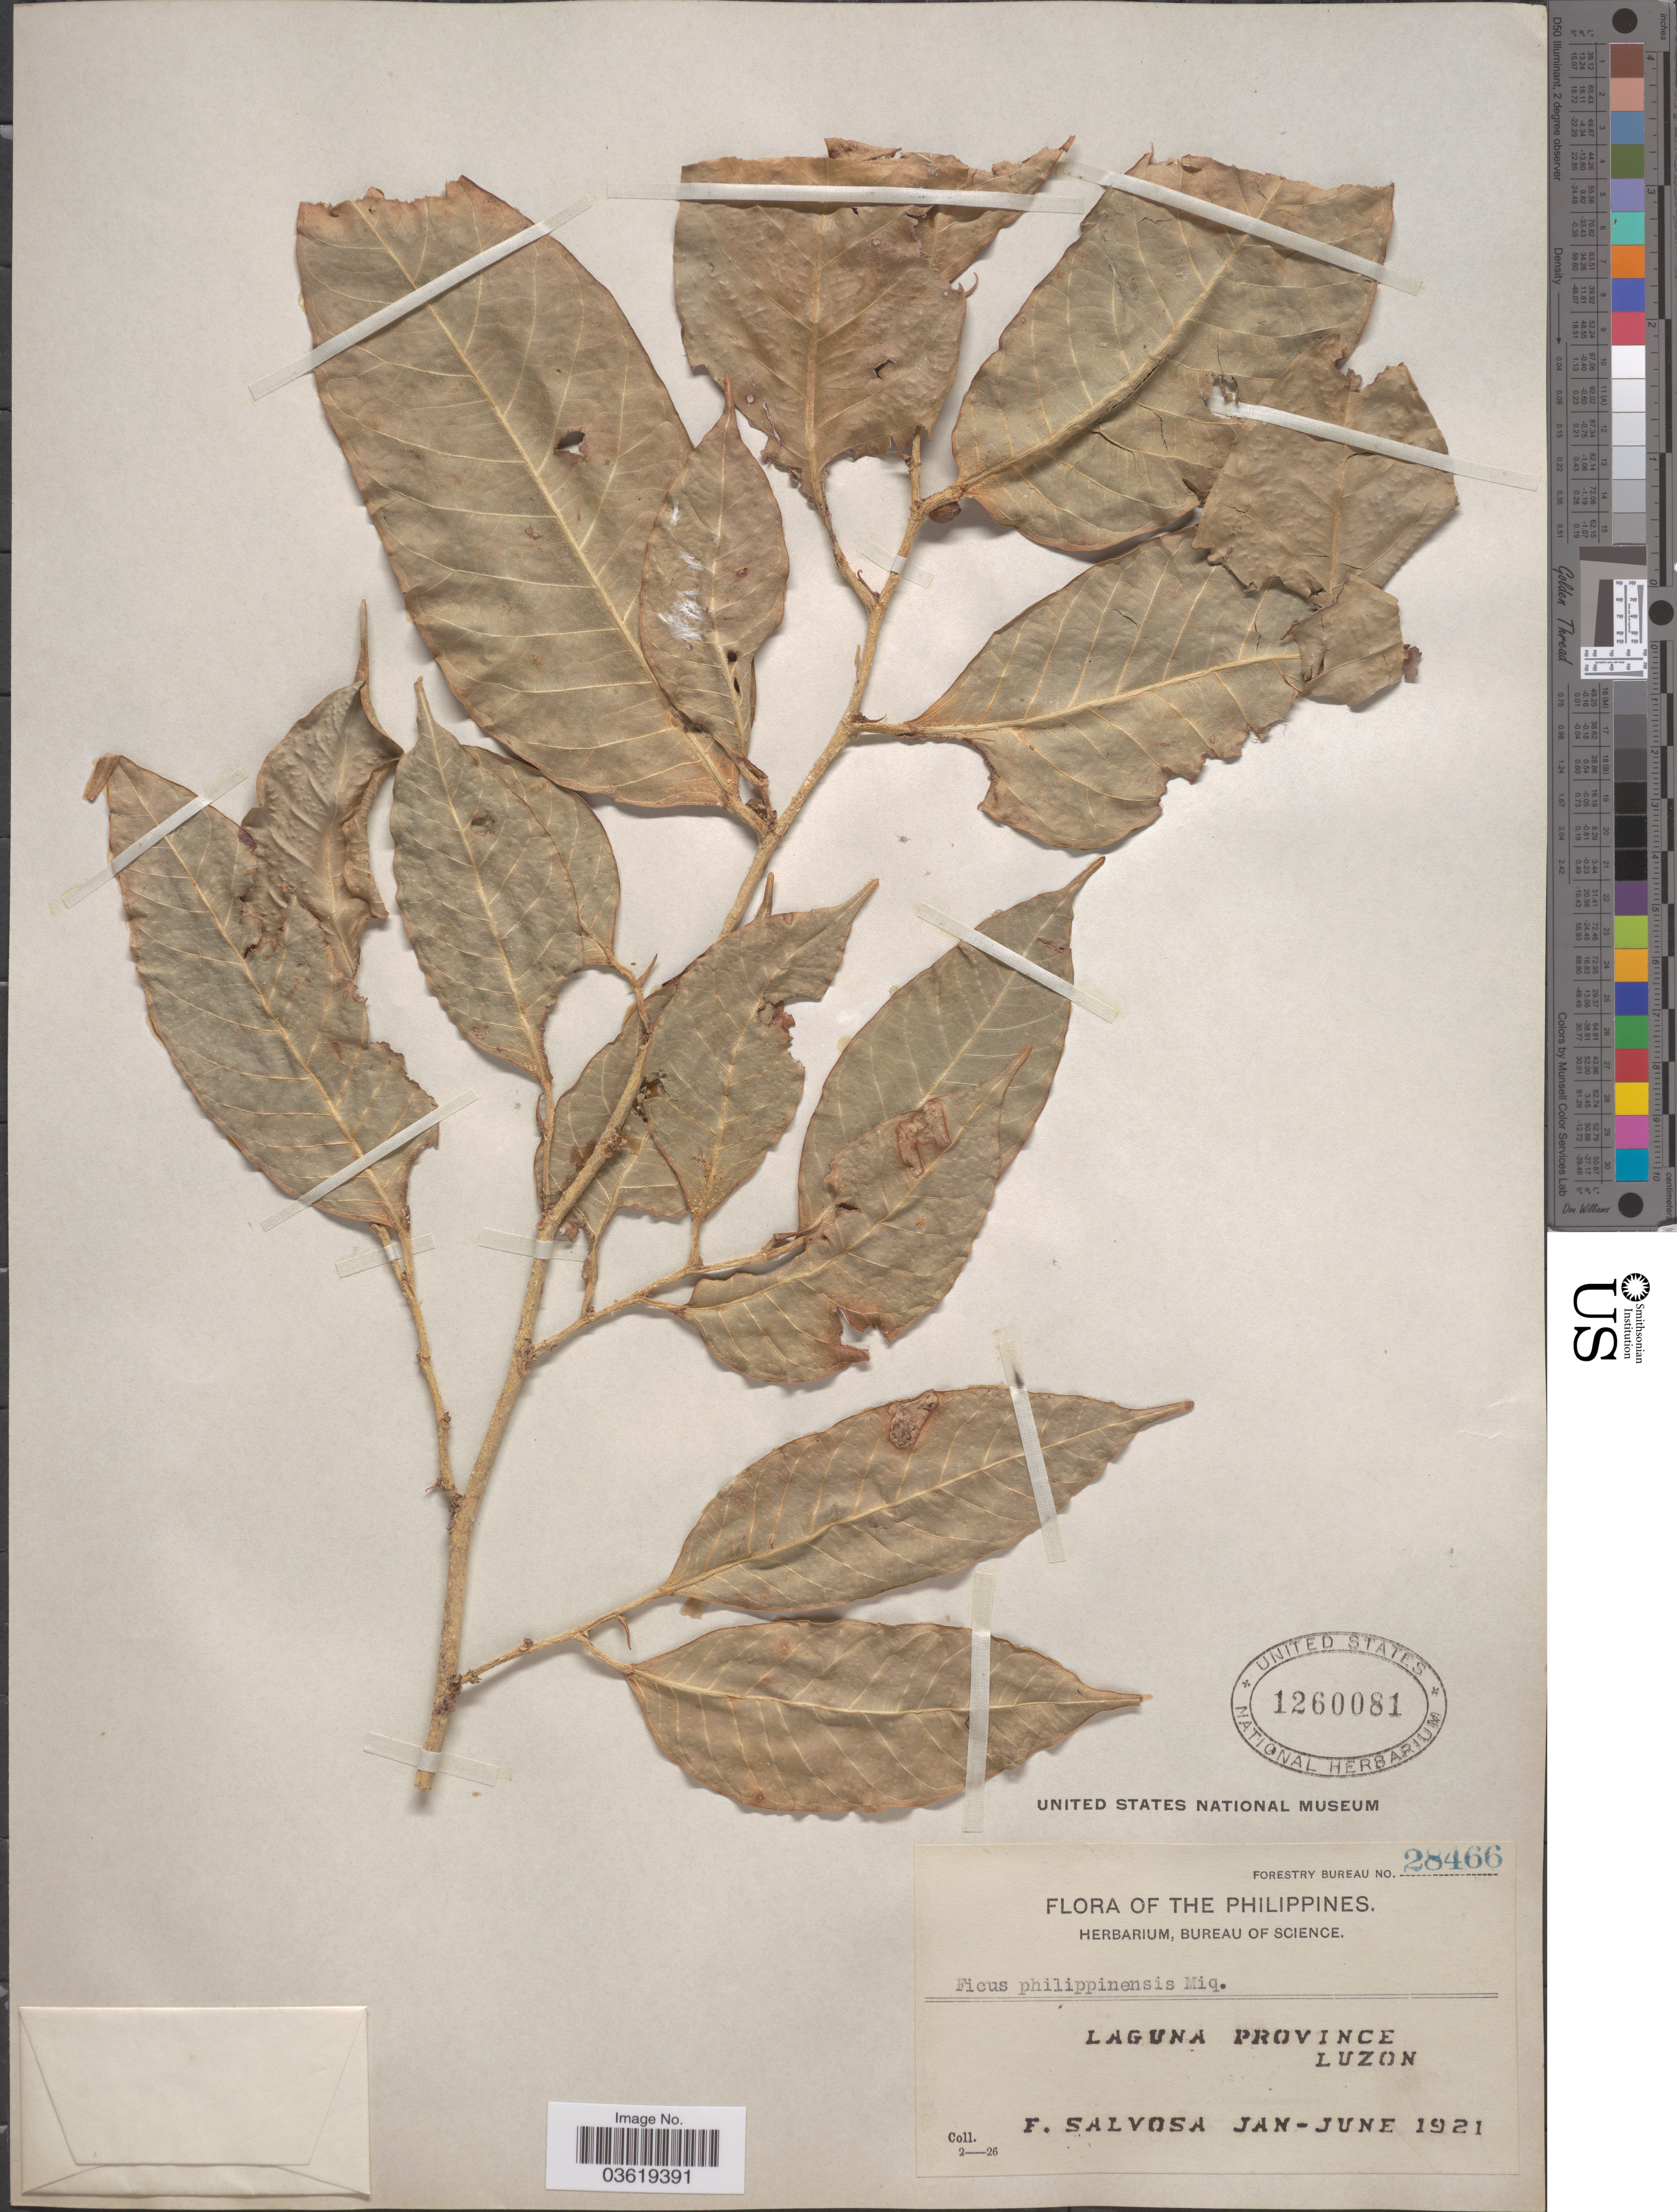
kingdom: Plantae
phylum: Tracheophyta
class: Magnoliopsida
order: Rosales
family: Moraceae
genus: Ficus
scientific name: Ficus philippinensis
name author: Miq.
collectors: F. Salvoza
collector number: Forestry Bureau 28466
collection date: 1921-01/1921-06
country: Philippines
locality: Laguna Province, Luzon.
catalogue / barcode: US 1260081